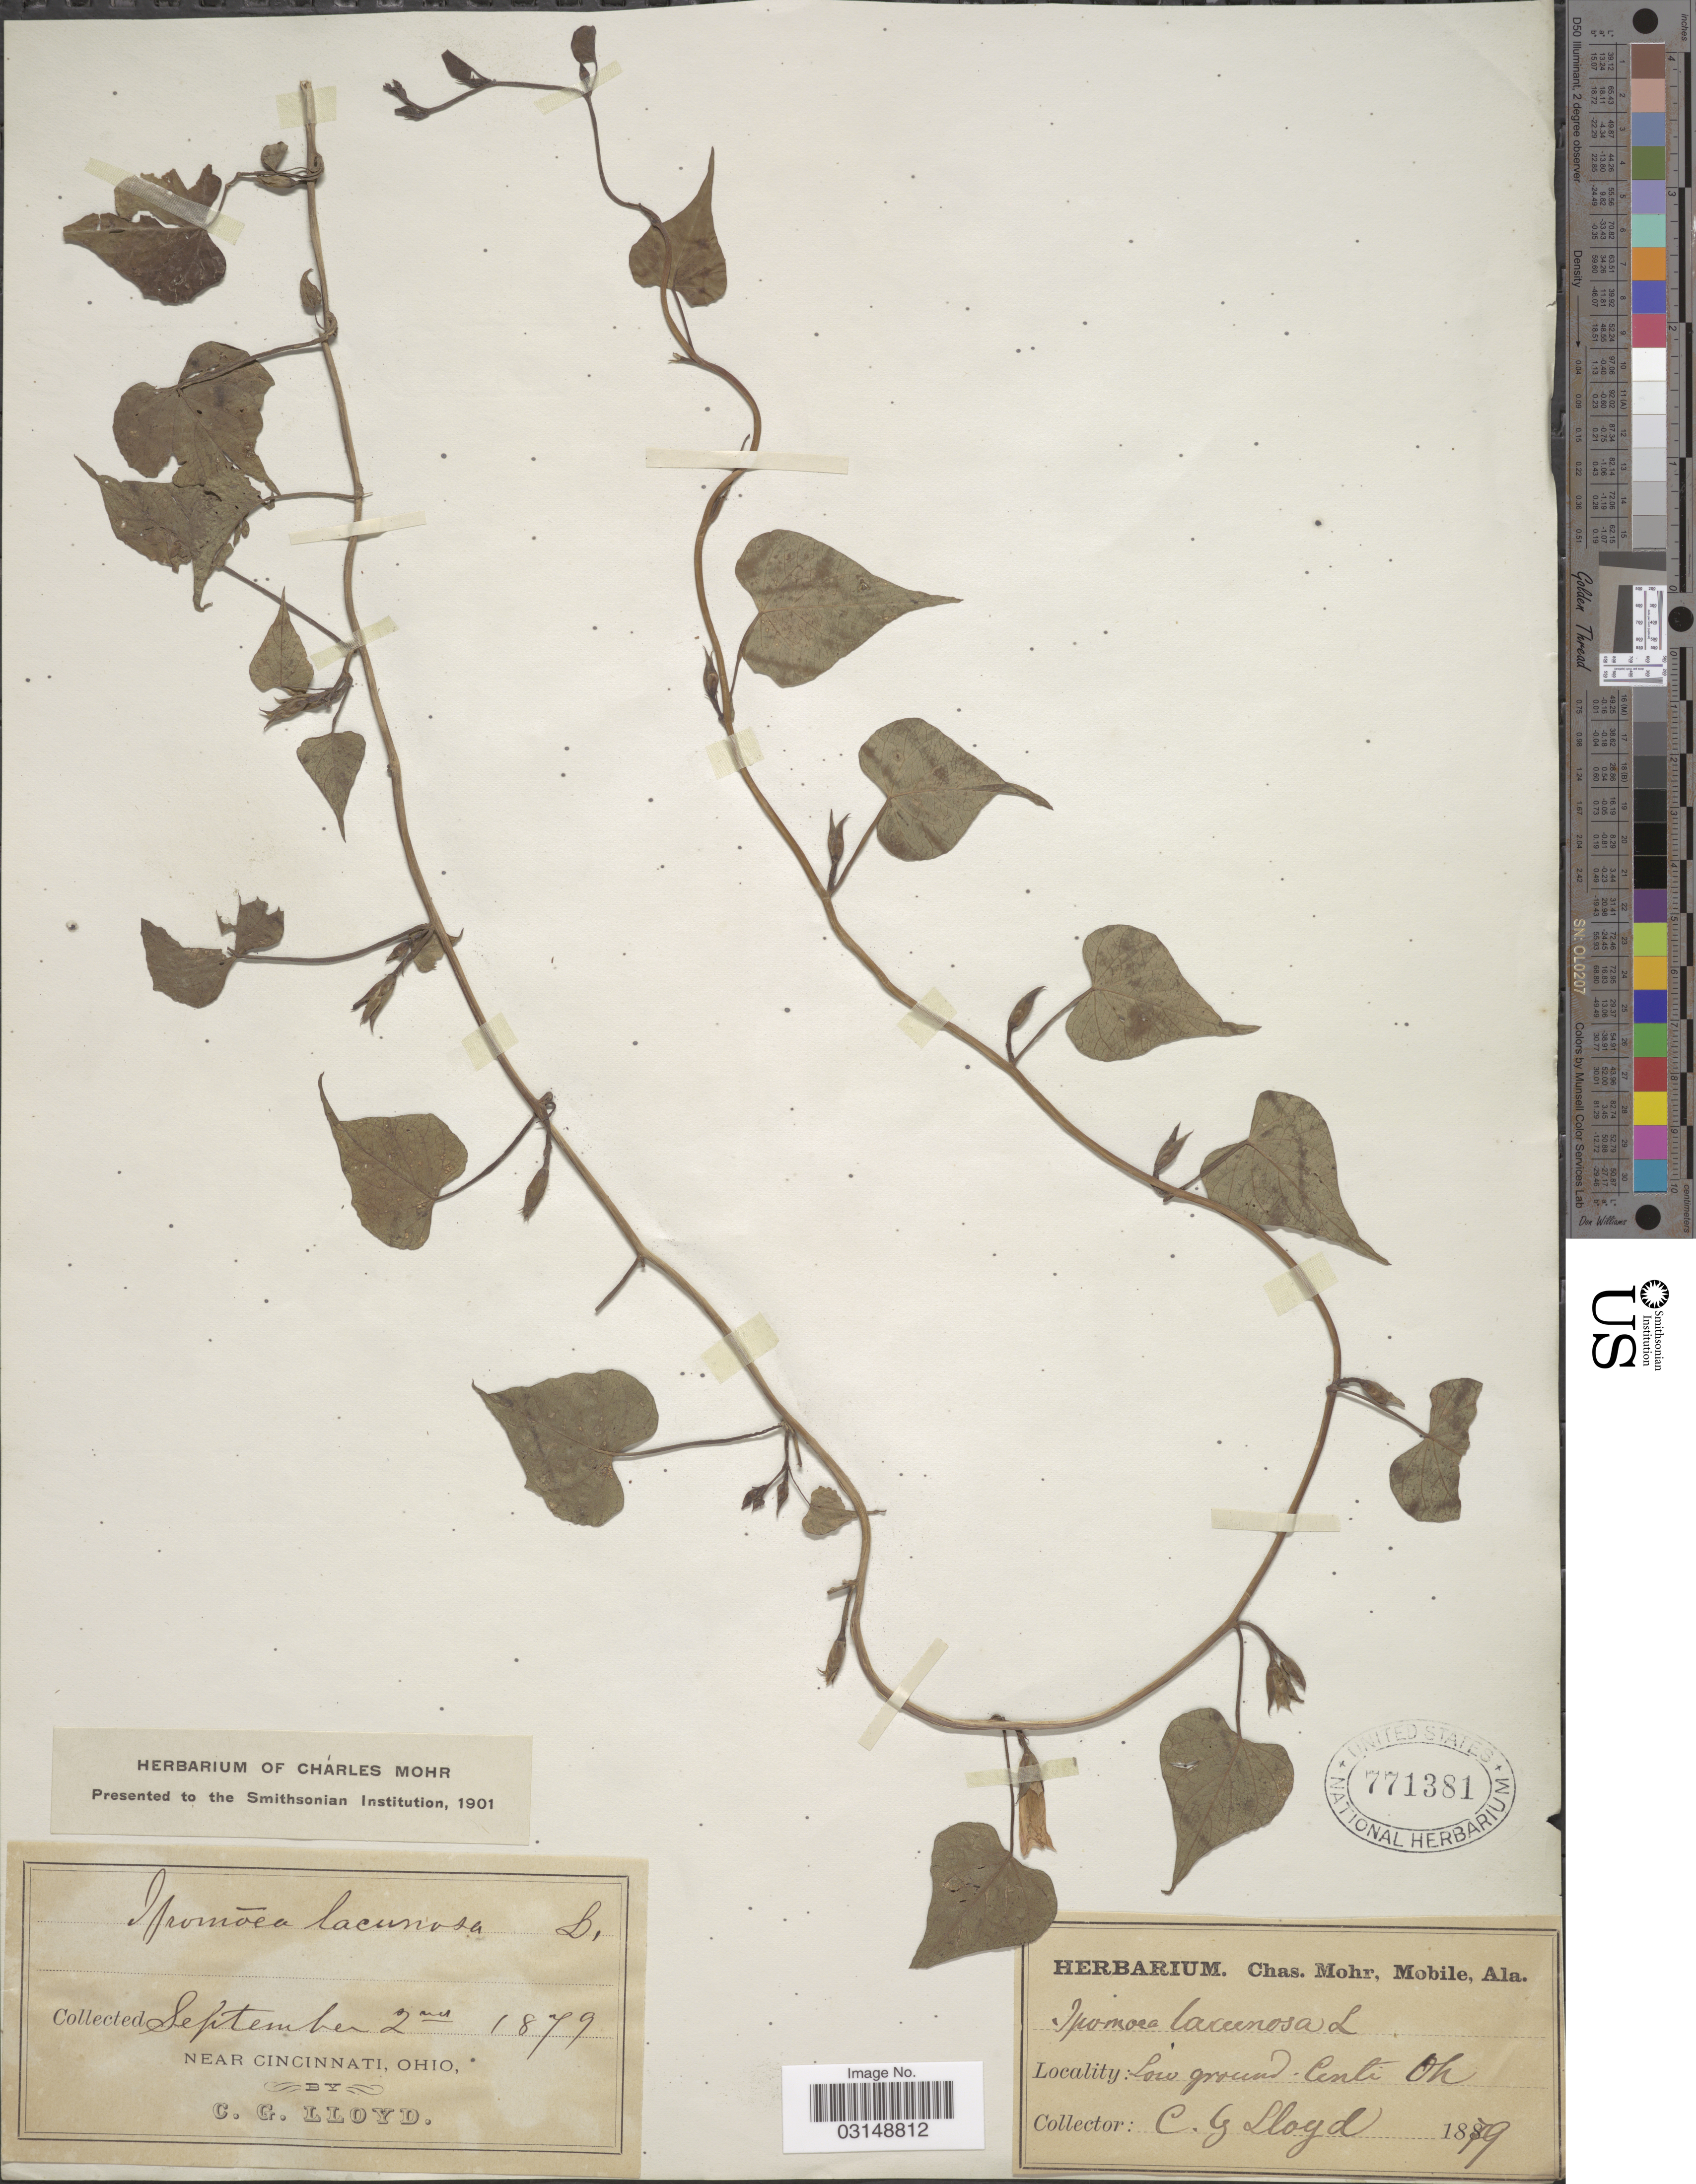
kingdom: Plantae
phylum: Tracheophyta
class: Magnoliopsida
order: Solanales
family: Convolvulaceae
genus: Ipomoea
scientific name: Ipomoea lacunosa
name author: L.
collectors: C. G. Lloyd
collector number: B1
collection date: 1879-09-02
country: United States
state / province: Ohio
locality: Near Cincinnati.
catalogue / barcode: US 771381